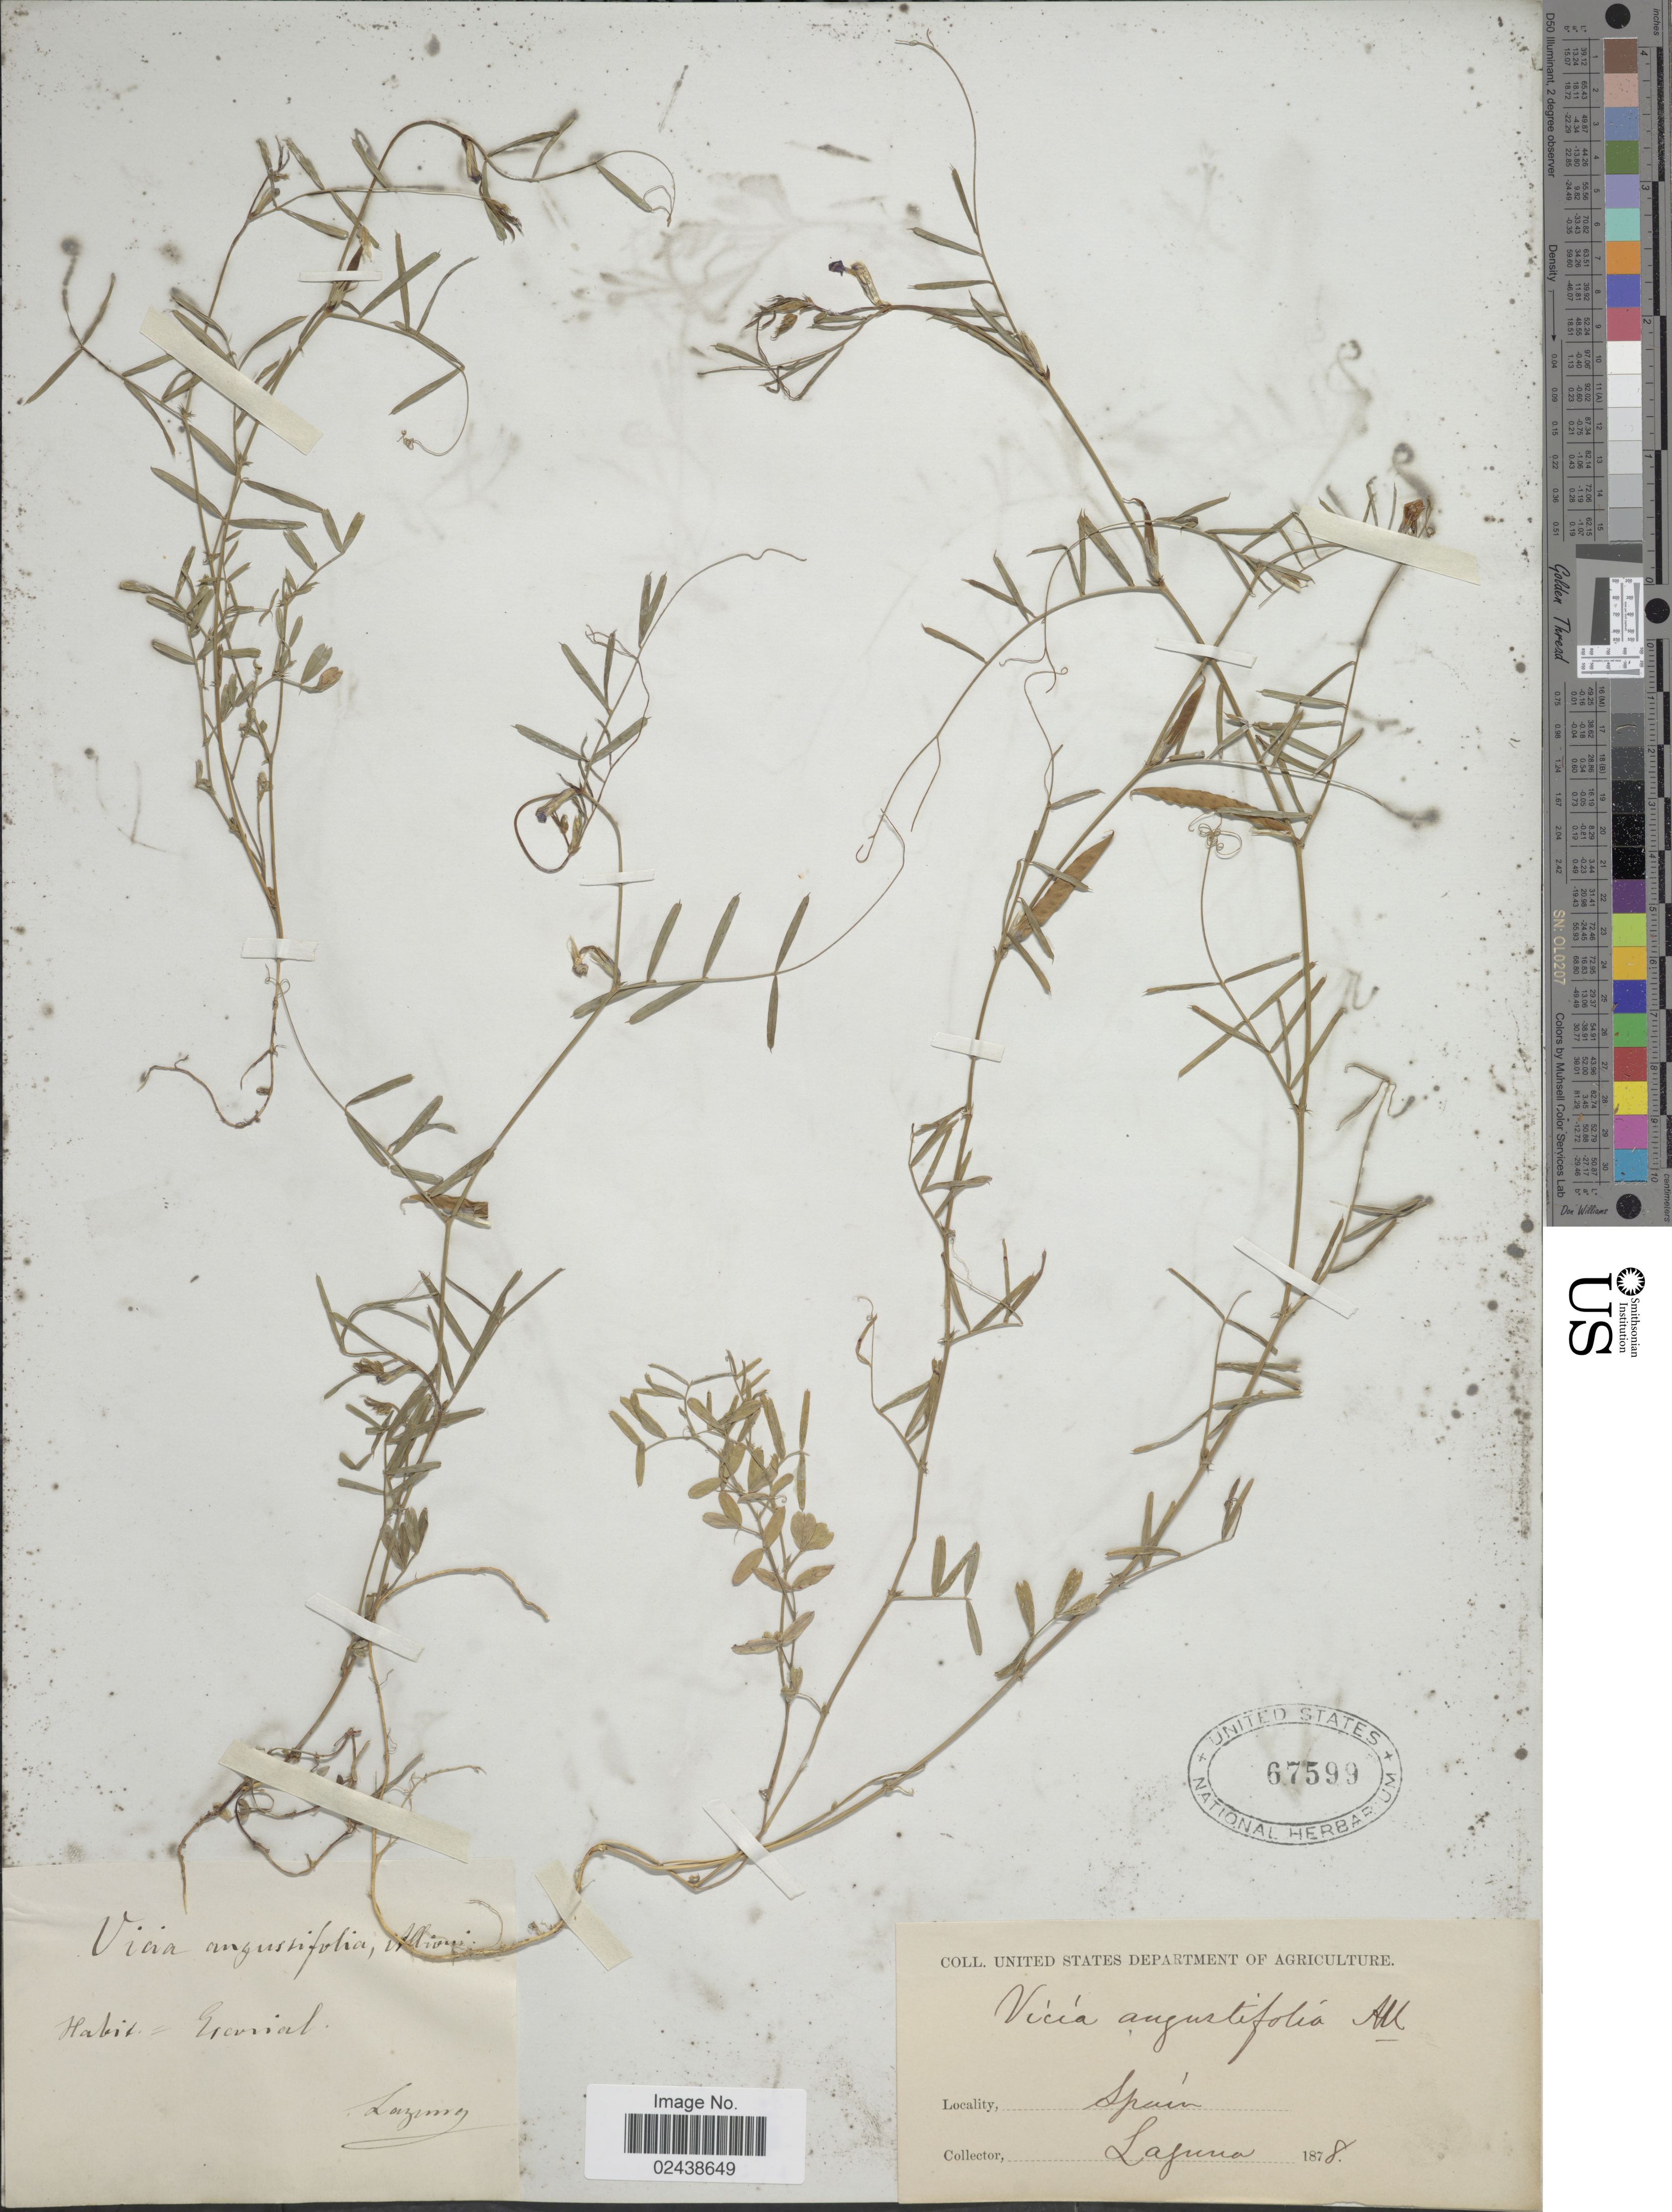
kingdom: Plantae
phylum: Tracheophyta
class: Magnoliopsida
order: Fabales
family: Fabaceae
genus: Vicia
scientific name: Vicia angustifolia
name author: L.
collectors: -. Laguna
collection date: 1878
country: Spain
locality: Escorial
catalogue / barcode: US 67599